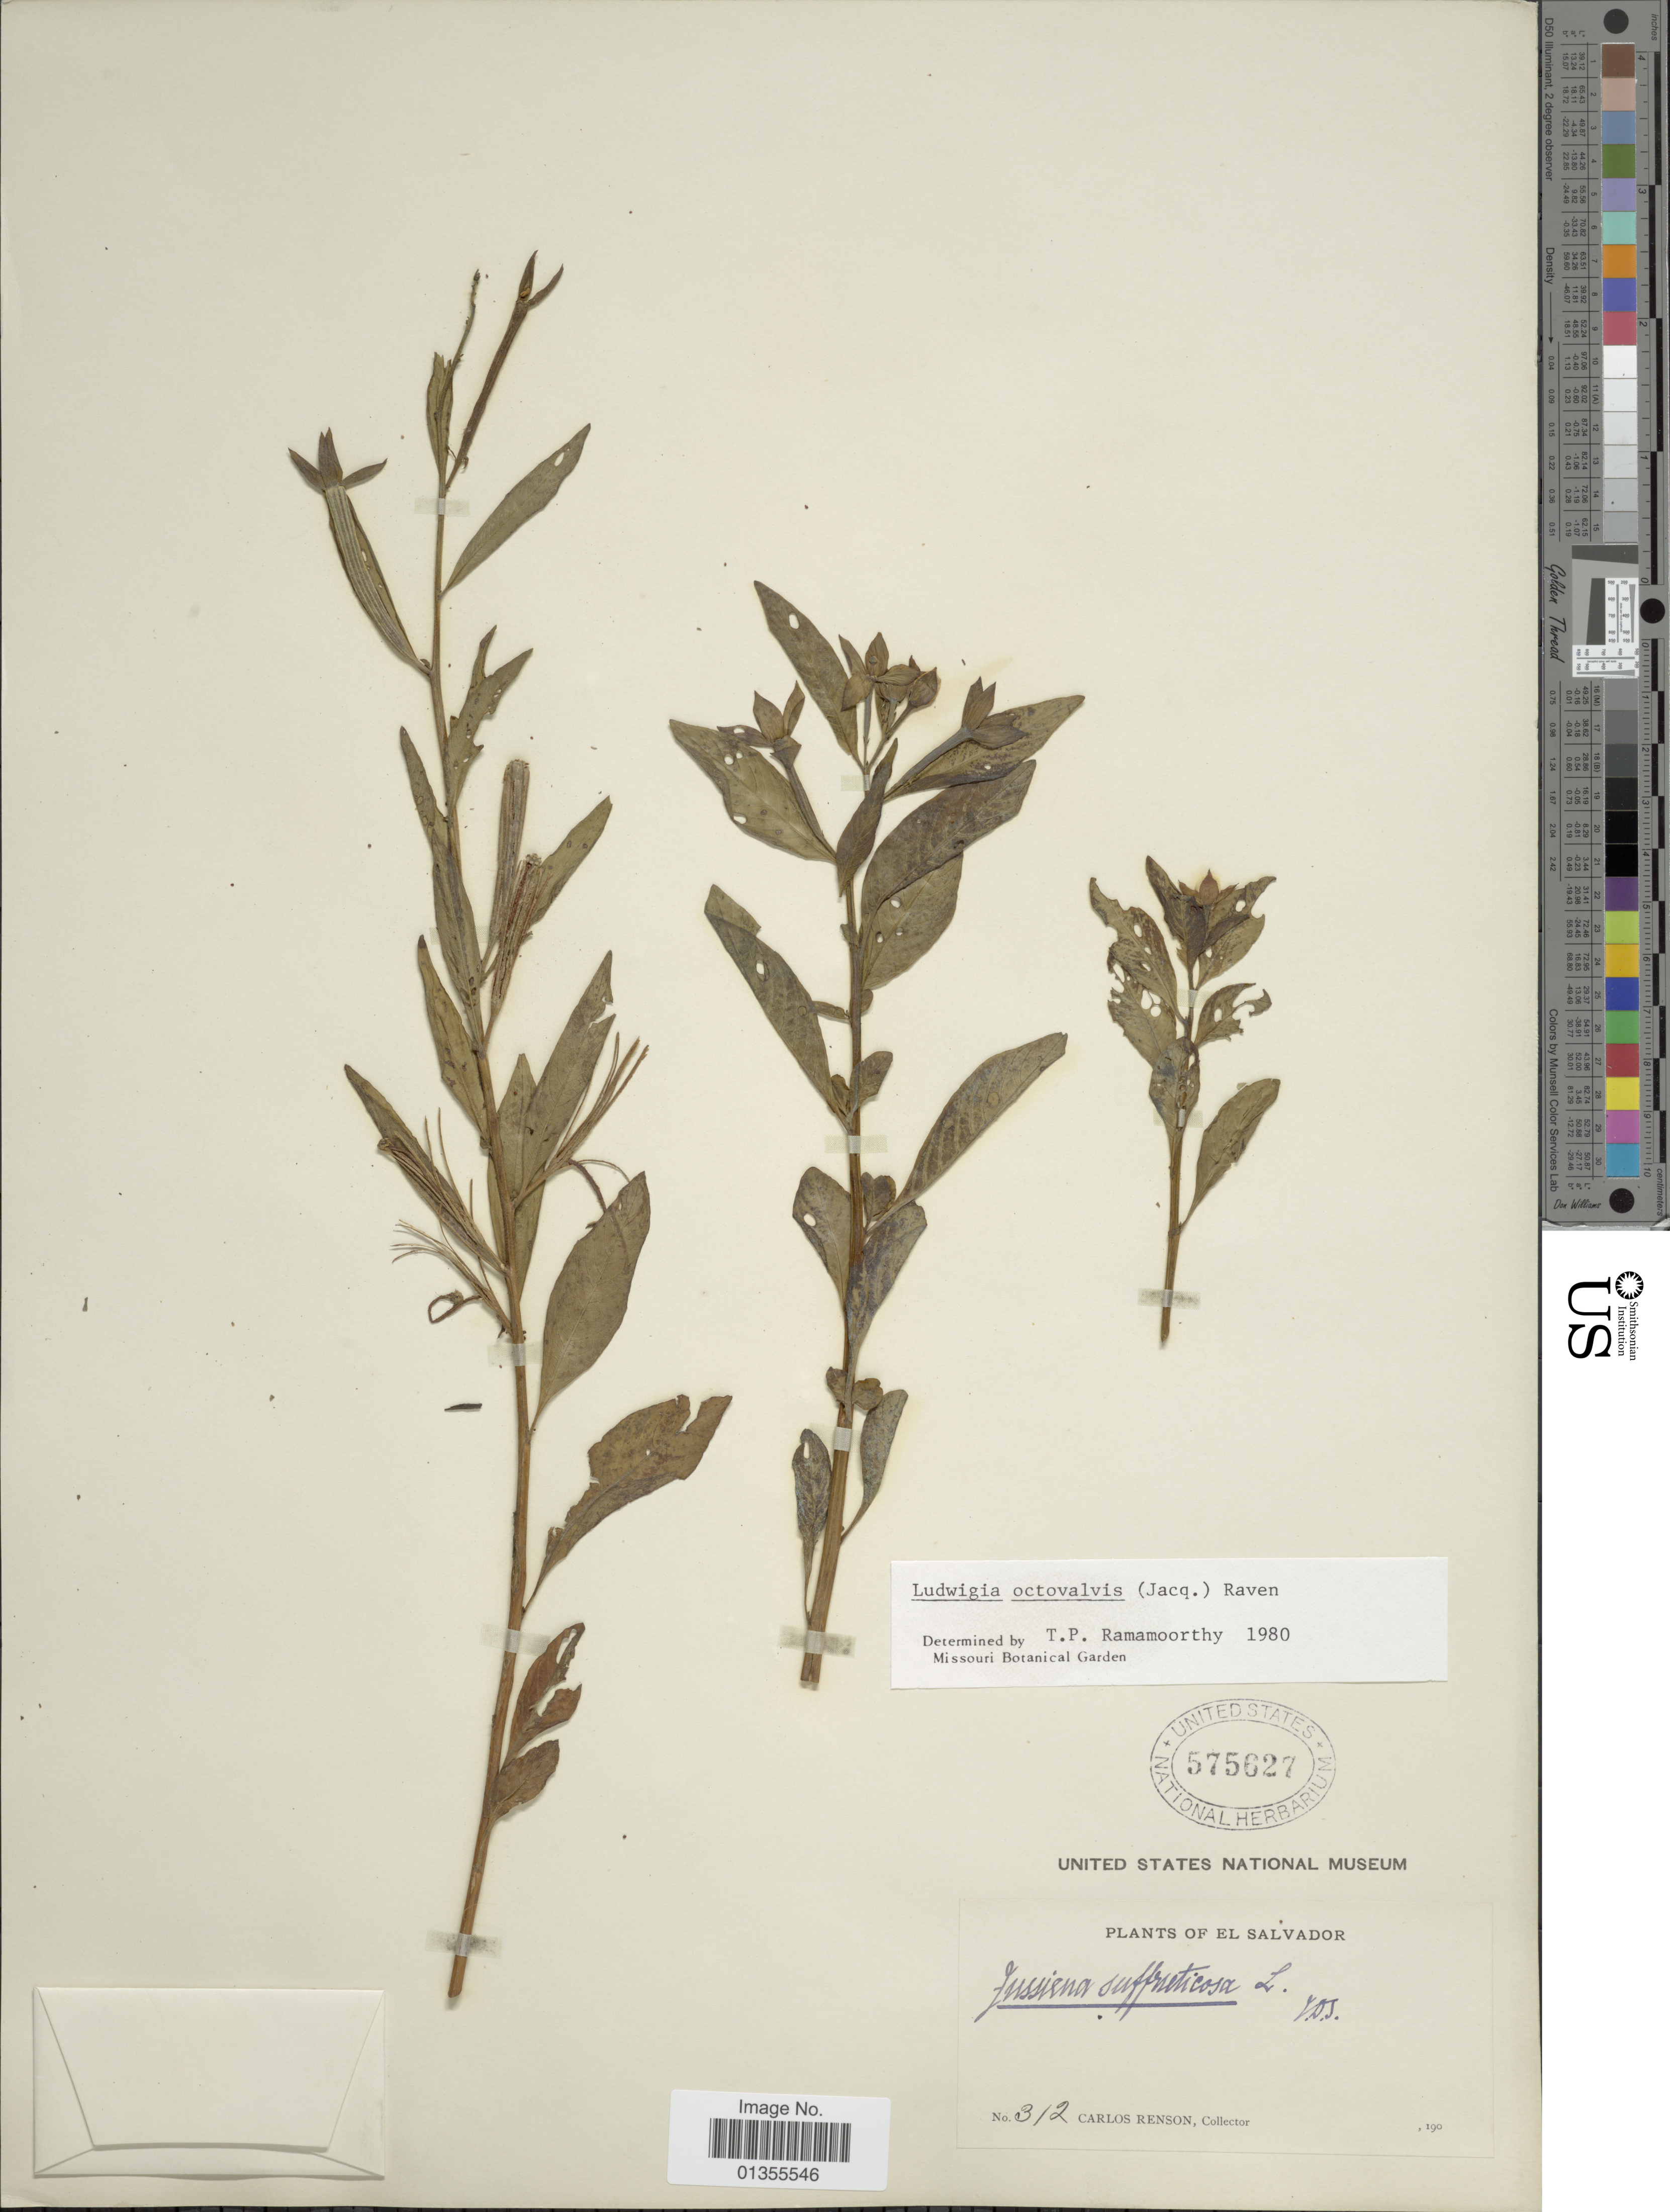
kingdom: Plantae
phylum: Tracheophyta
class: Magnoliopsida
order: Myrtales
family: Onagraceae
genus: Ludwigia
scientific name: Ludwigia octovalvis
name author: (Jacq.) P.H. Raven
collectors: C. Renson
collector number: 312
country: El Salvador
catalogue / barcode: US 575627